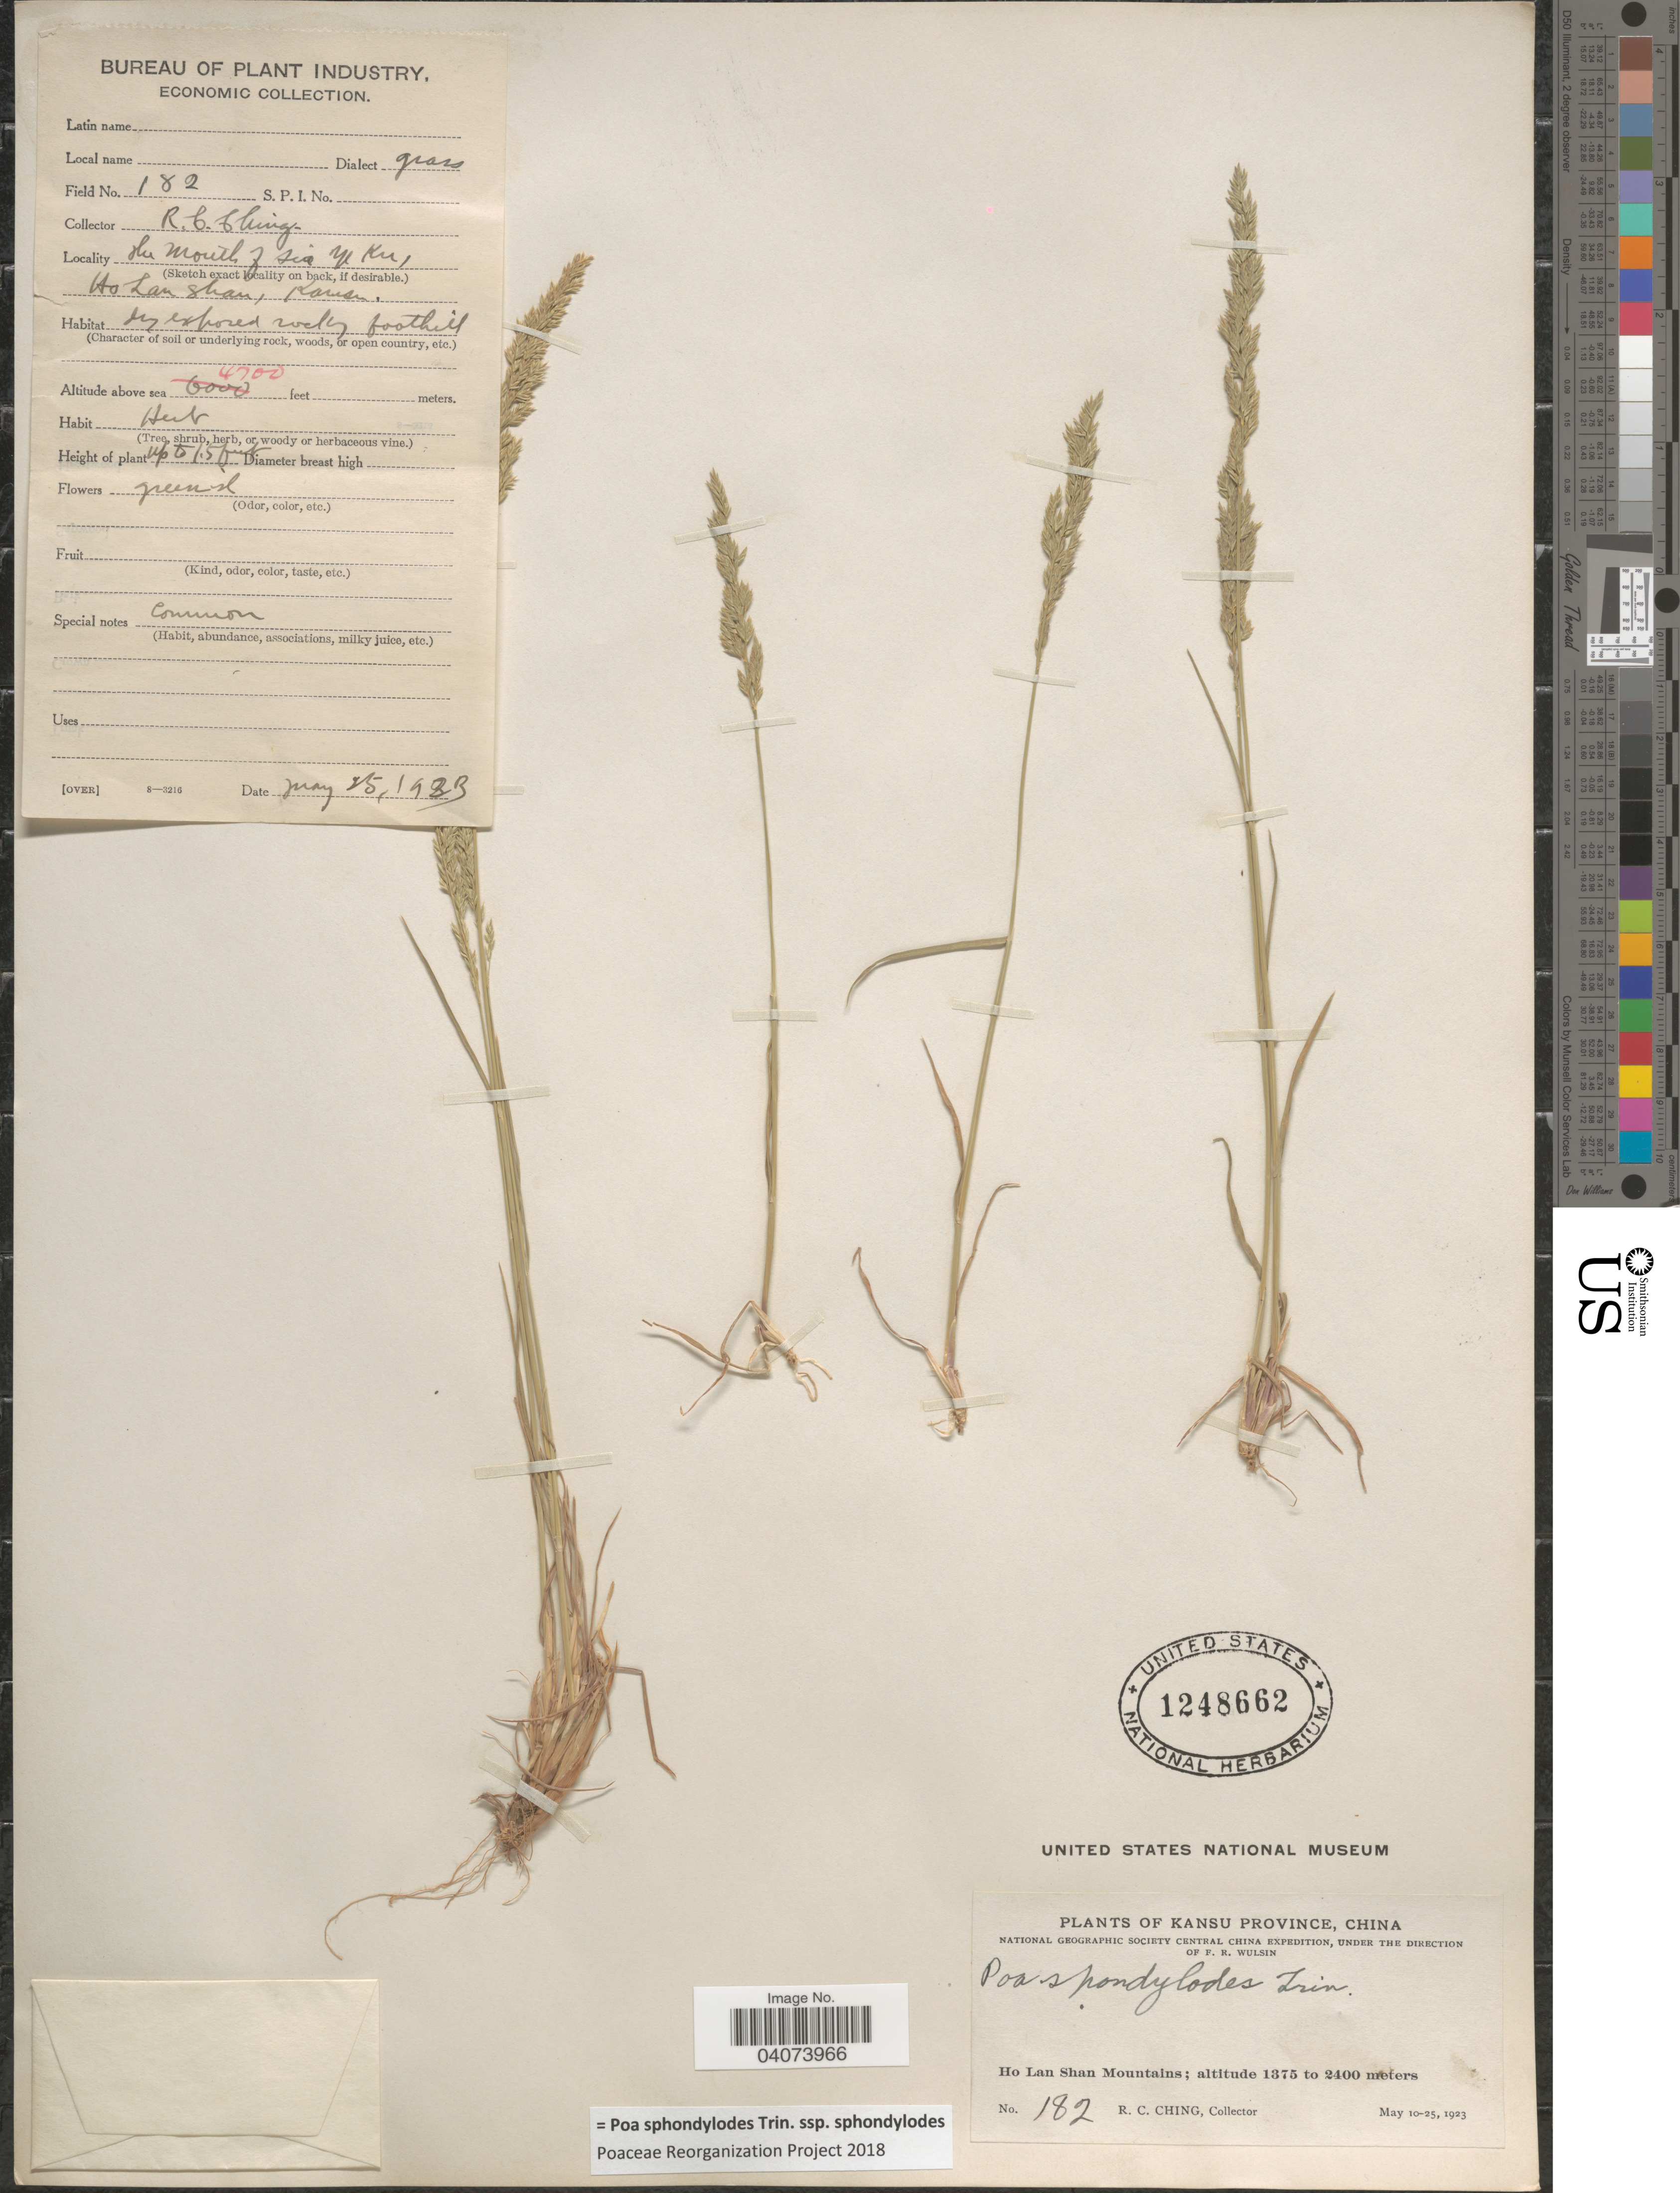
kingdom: Plantae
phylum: Tracheophyta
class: Liliopsida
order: Poales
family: Poaceae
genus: Poa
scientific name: Poa sphondylodes subsp. sphondylodes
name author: Trin.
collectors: R. C. Ching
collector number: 182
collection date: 1923-05-25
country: China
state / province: Gansu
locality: Kansu Province. National Geographic Society Central China Expedition. Ho Lan Shan Mountains. The Mouth of Sia Yi Ku. [interpreted]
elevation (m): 1375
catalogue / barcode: US 1248662